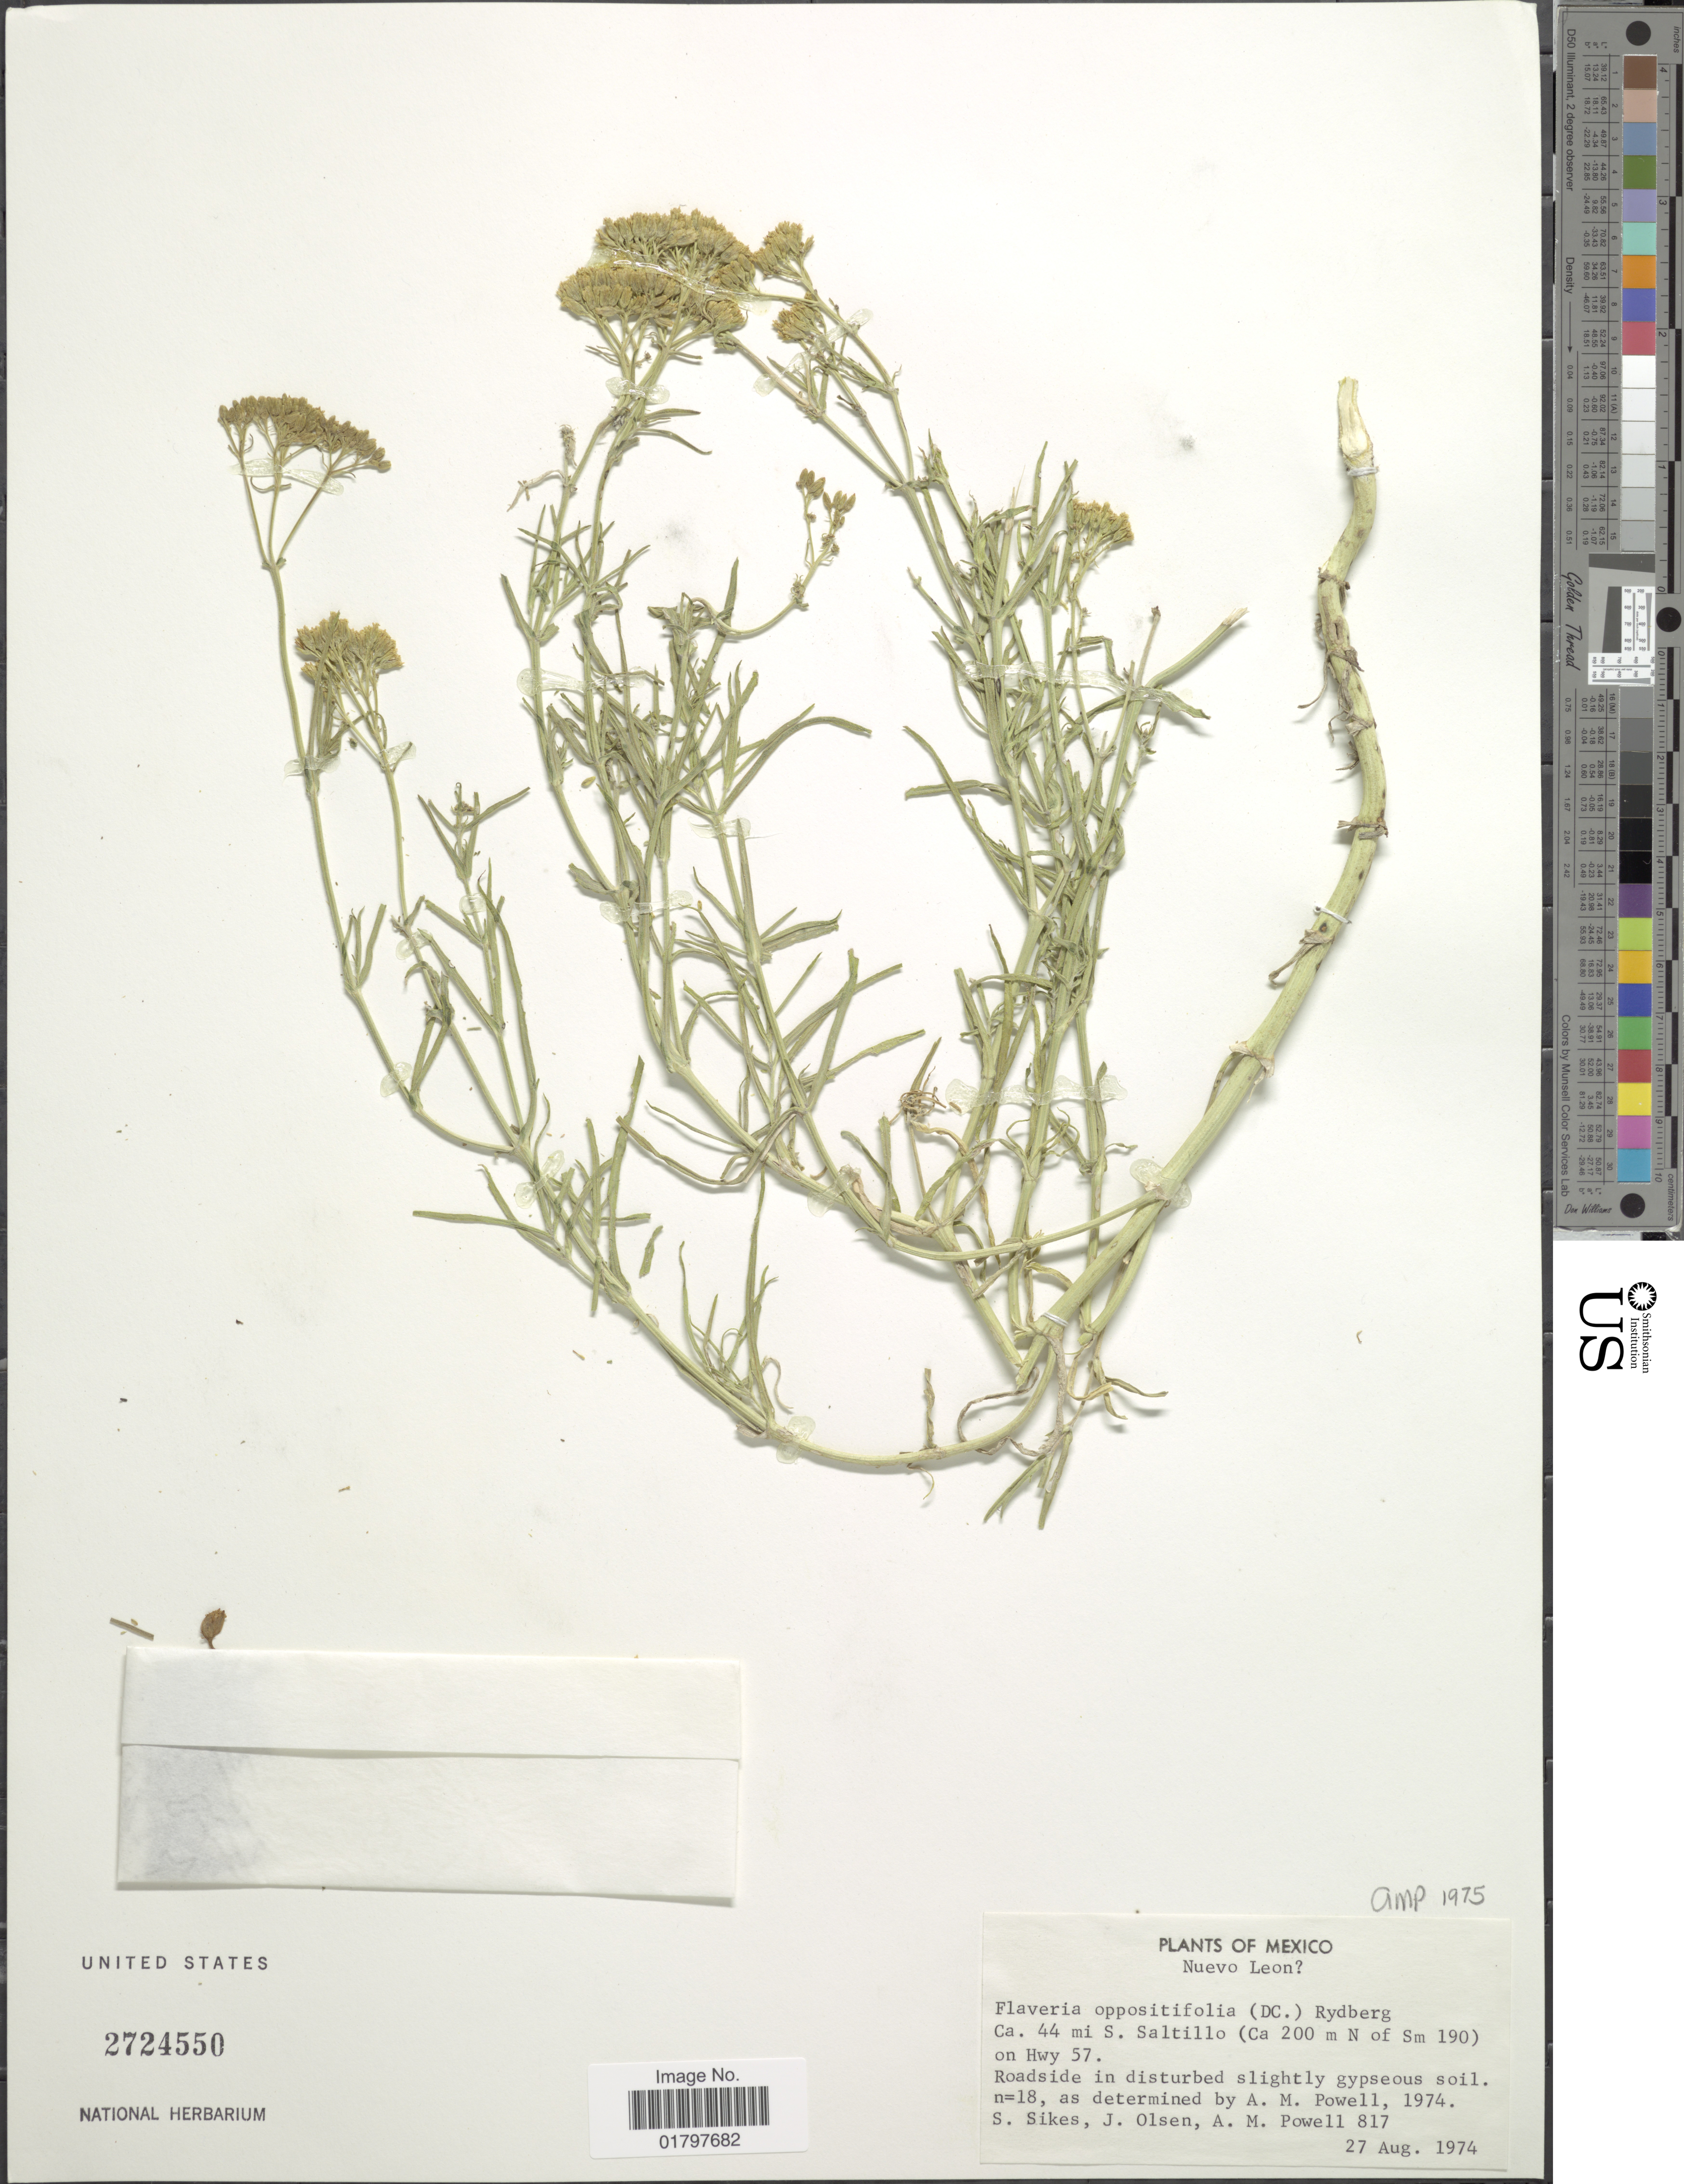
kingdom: Plantae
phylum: Tracheophyta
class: Magnoliopsida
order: Asterales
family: Asteraceae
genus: Flaveria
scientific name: Flaveria oppositifolia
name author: Rydb.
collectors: S. Sikes, J. Olsen & A. M. Powell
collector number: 817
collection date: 1974-08-27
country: Mexico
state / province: Nuevo León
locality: Ca. 44 mi S. Saltillo (Ca 200 m N of Sm 190) on Hwy 57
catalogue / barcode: US 2724550